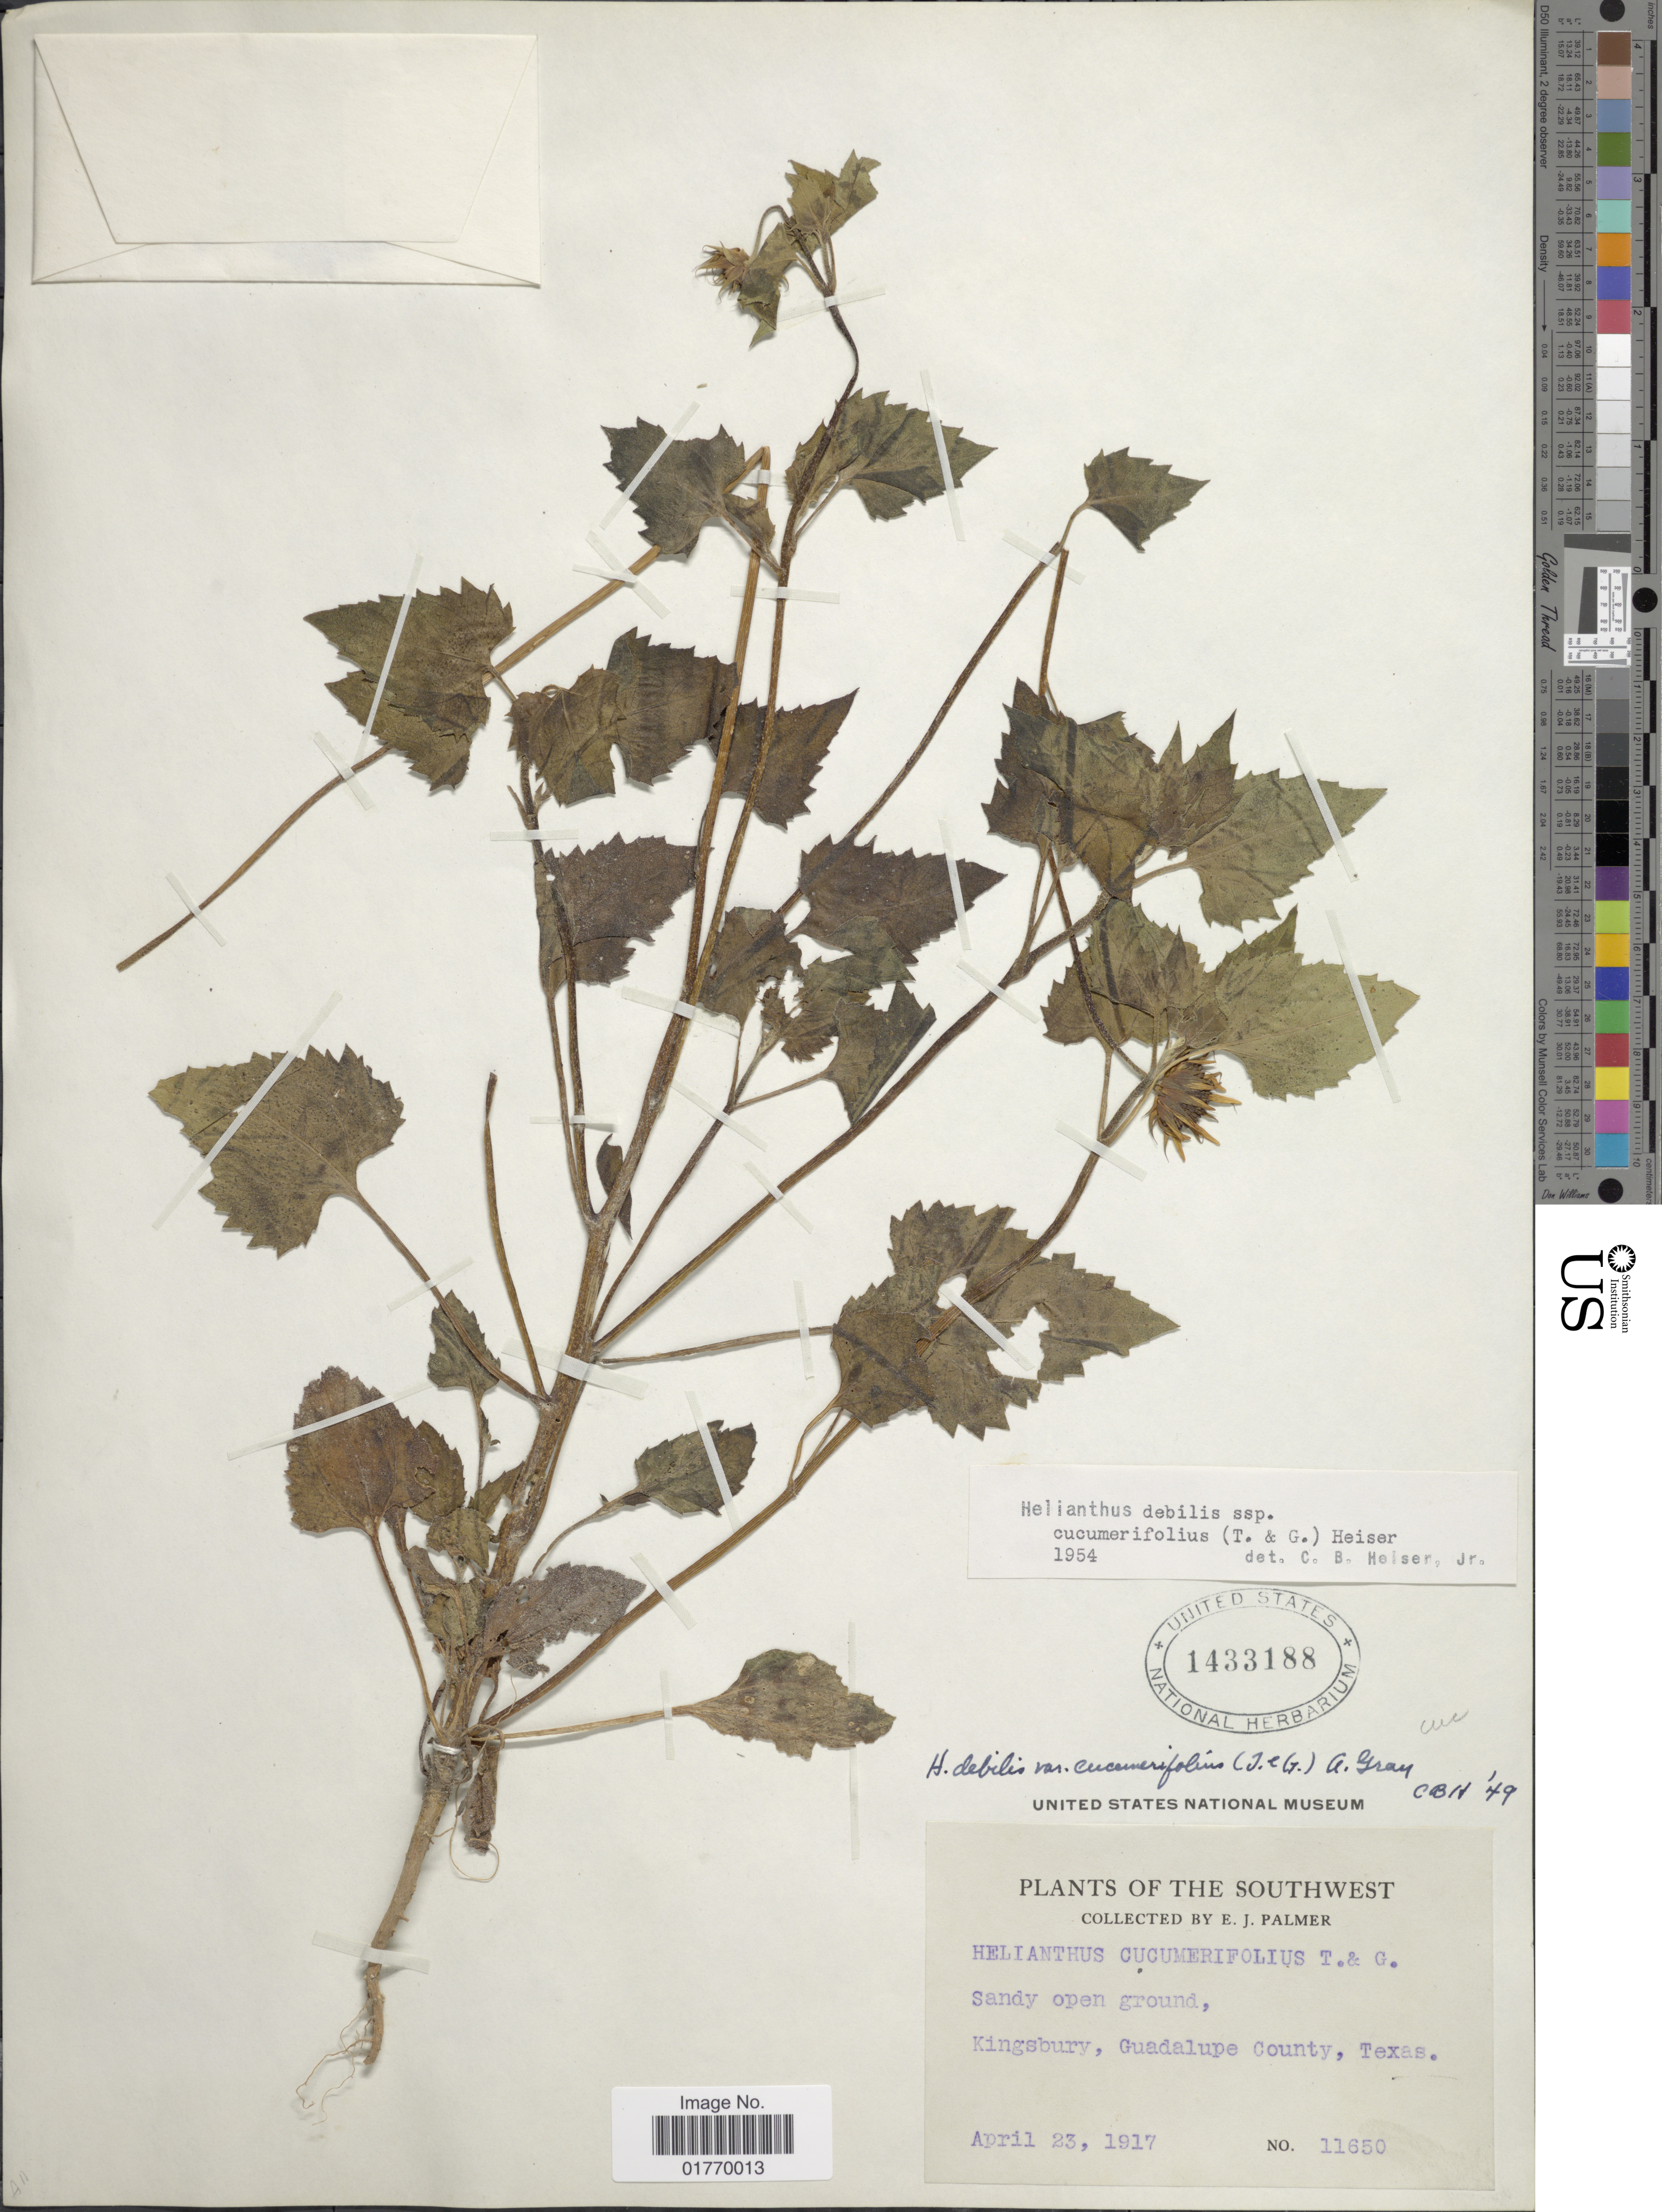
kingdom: Plantae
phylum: Tracheophyta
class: Magnoliopsida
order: Asterales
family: Asteraceae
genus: Helianthus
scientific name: Helianthus debilis subsp. cucumerifolius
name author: (Torr. & A. Gray) Heiser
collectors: E. J. Palmer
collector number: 11650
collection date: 1917-04-23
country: United States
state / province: Texas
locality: The Southwest, Kingsbury, Guadalupe County, Texas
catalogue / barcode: US 1433188